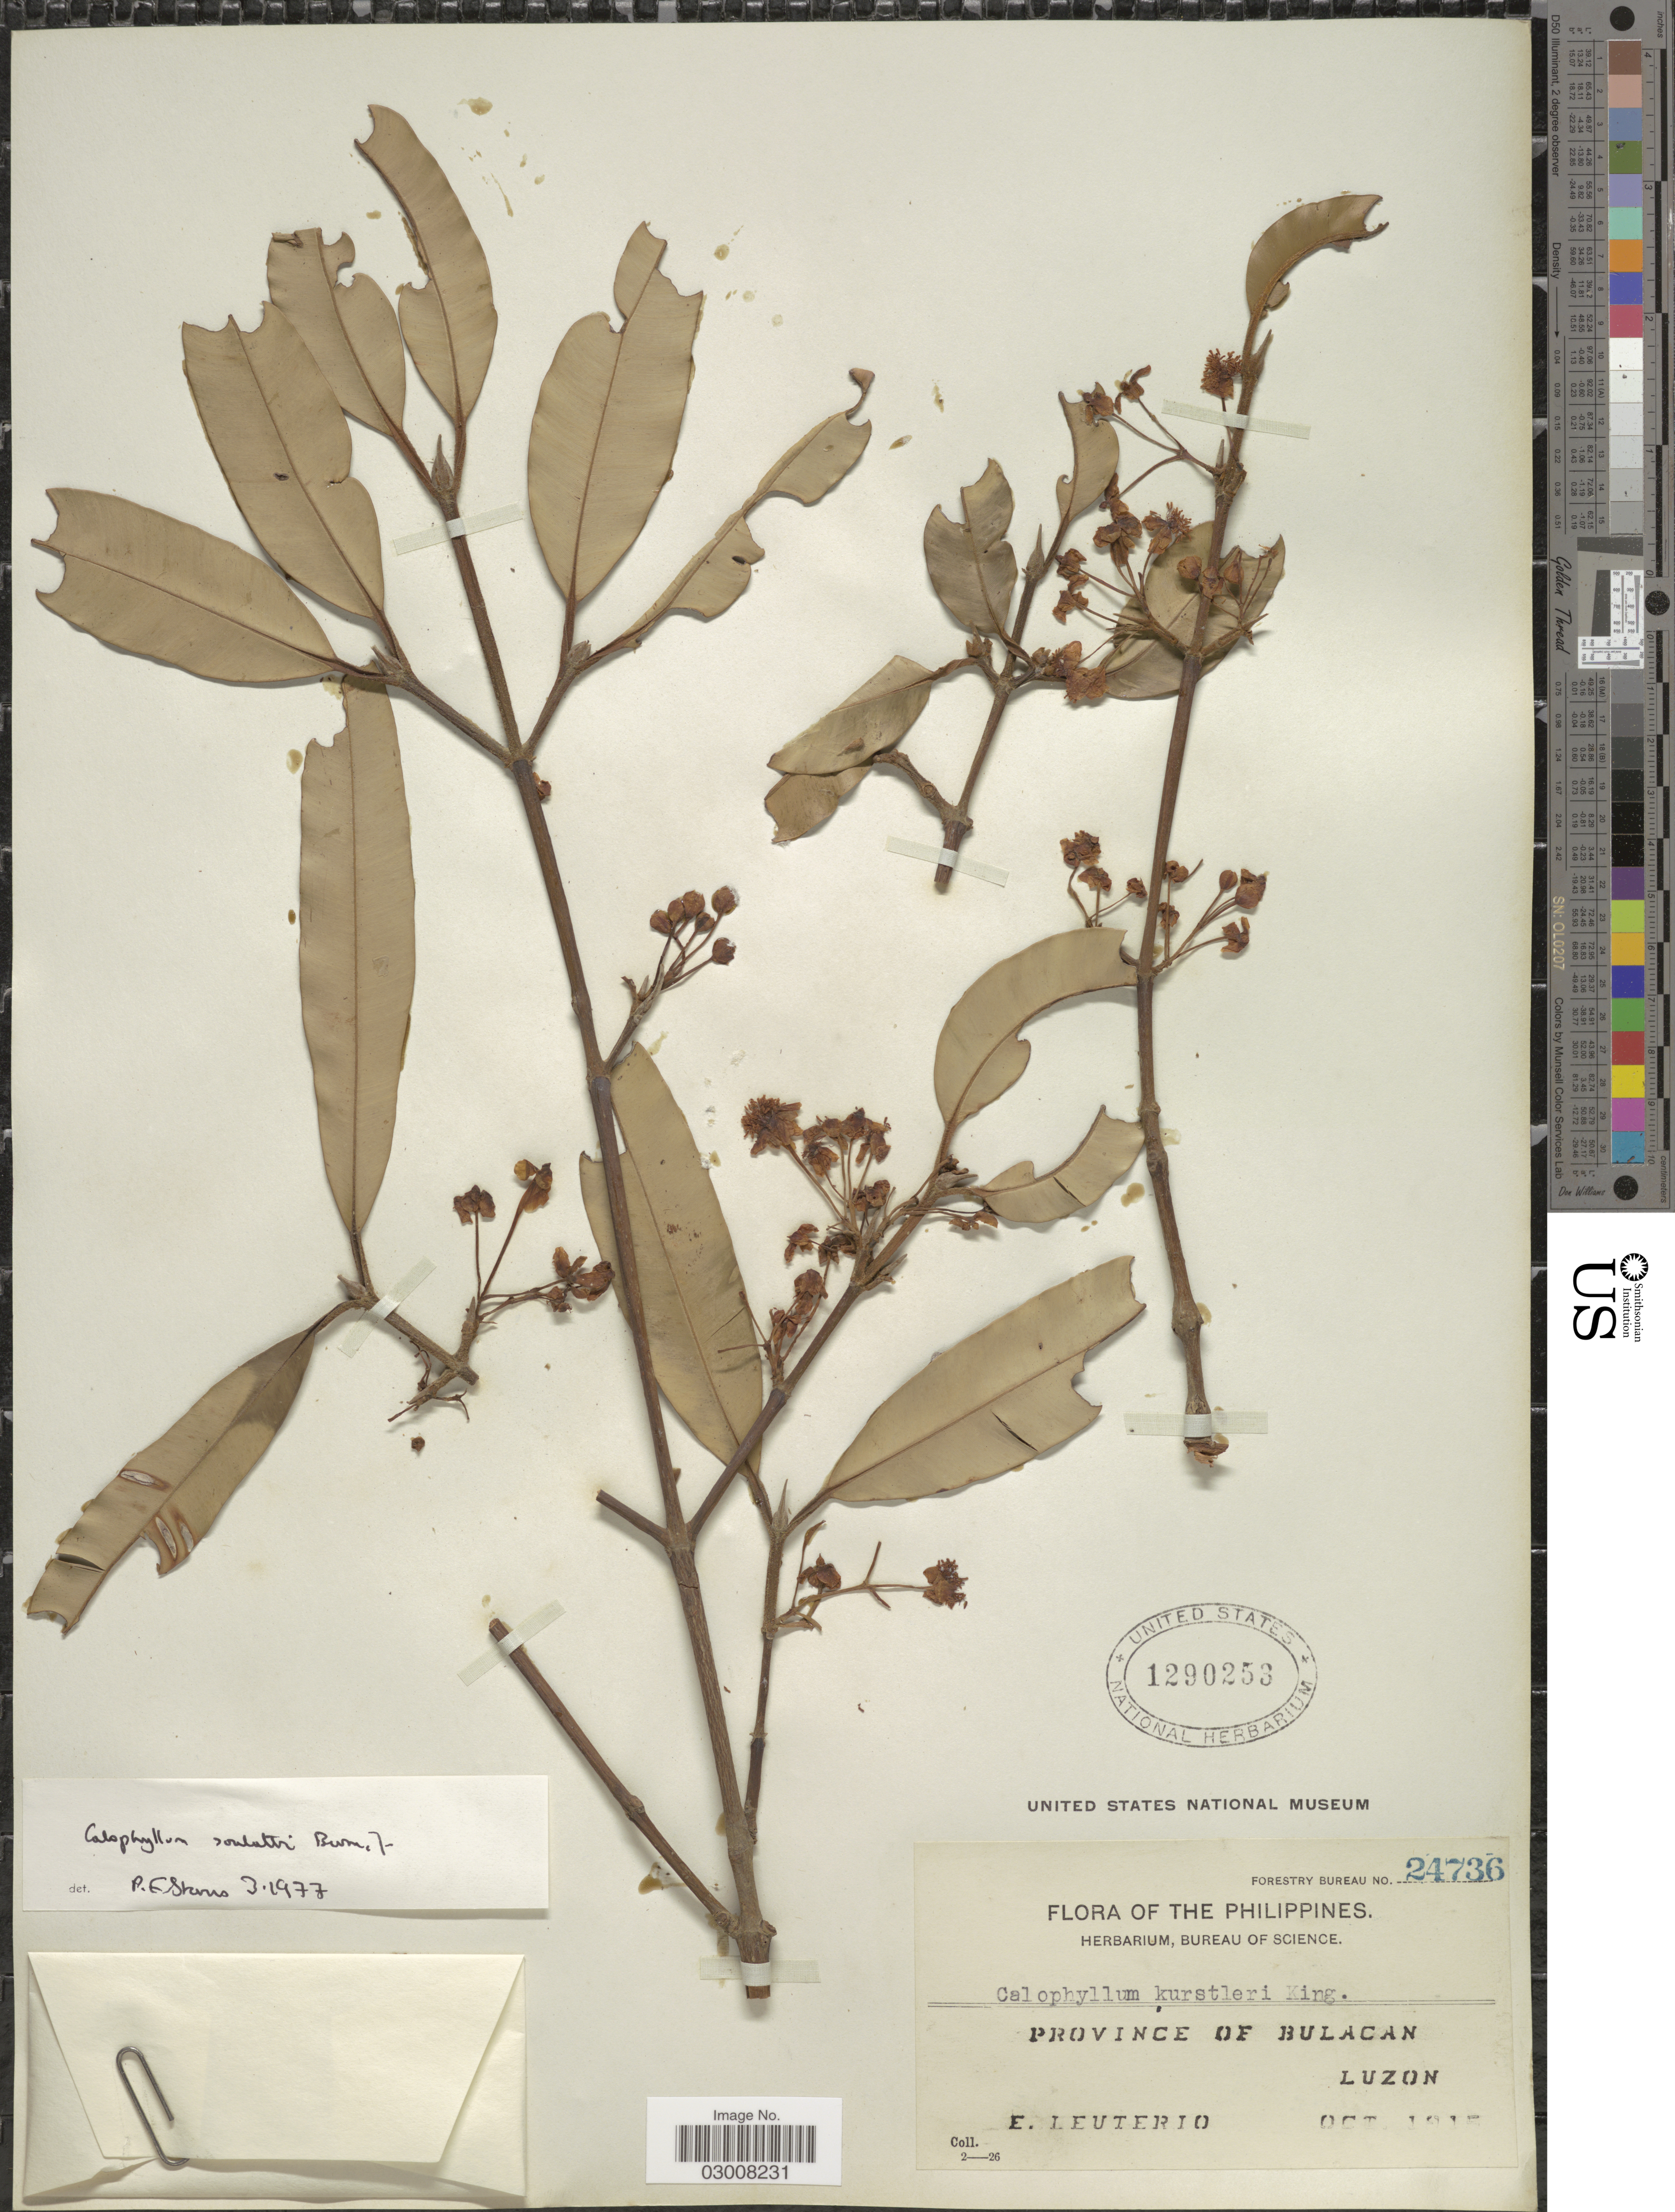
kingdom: Plantae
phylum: Tracheophyta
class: Magnoliopsida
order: Malpighiales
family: Calophyllaceae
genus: Calophyllum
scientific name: Calophyllum soulattri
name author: Burm. f.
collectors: E. Leuterio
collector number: Forestry Bureau 24736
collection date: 1915-10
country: Philippines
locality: Province of Bulacan, Luzon.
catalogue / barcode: US 1290253